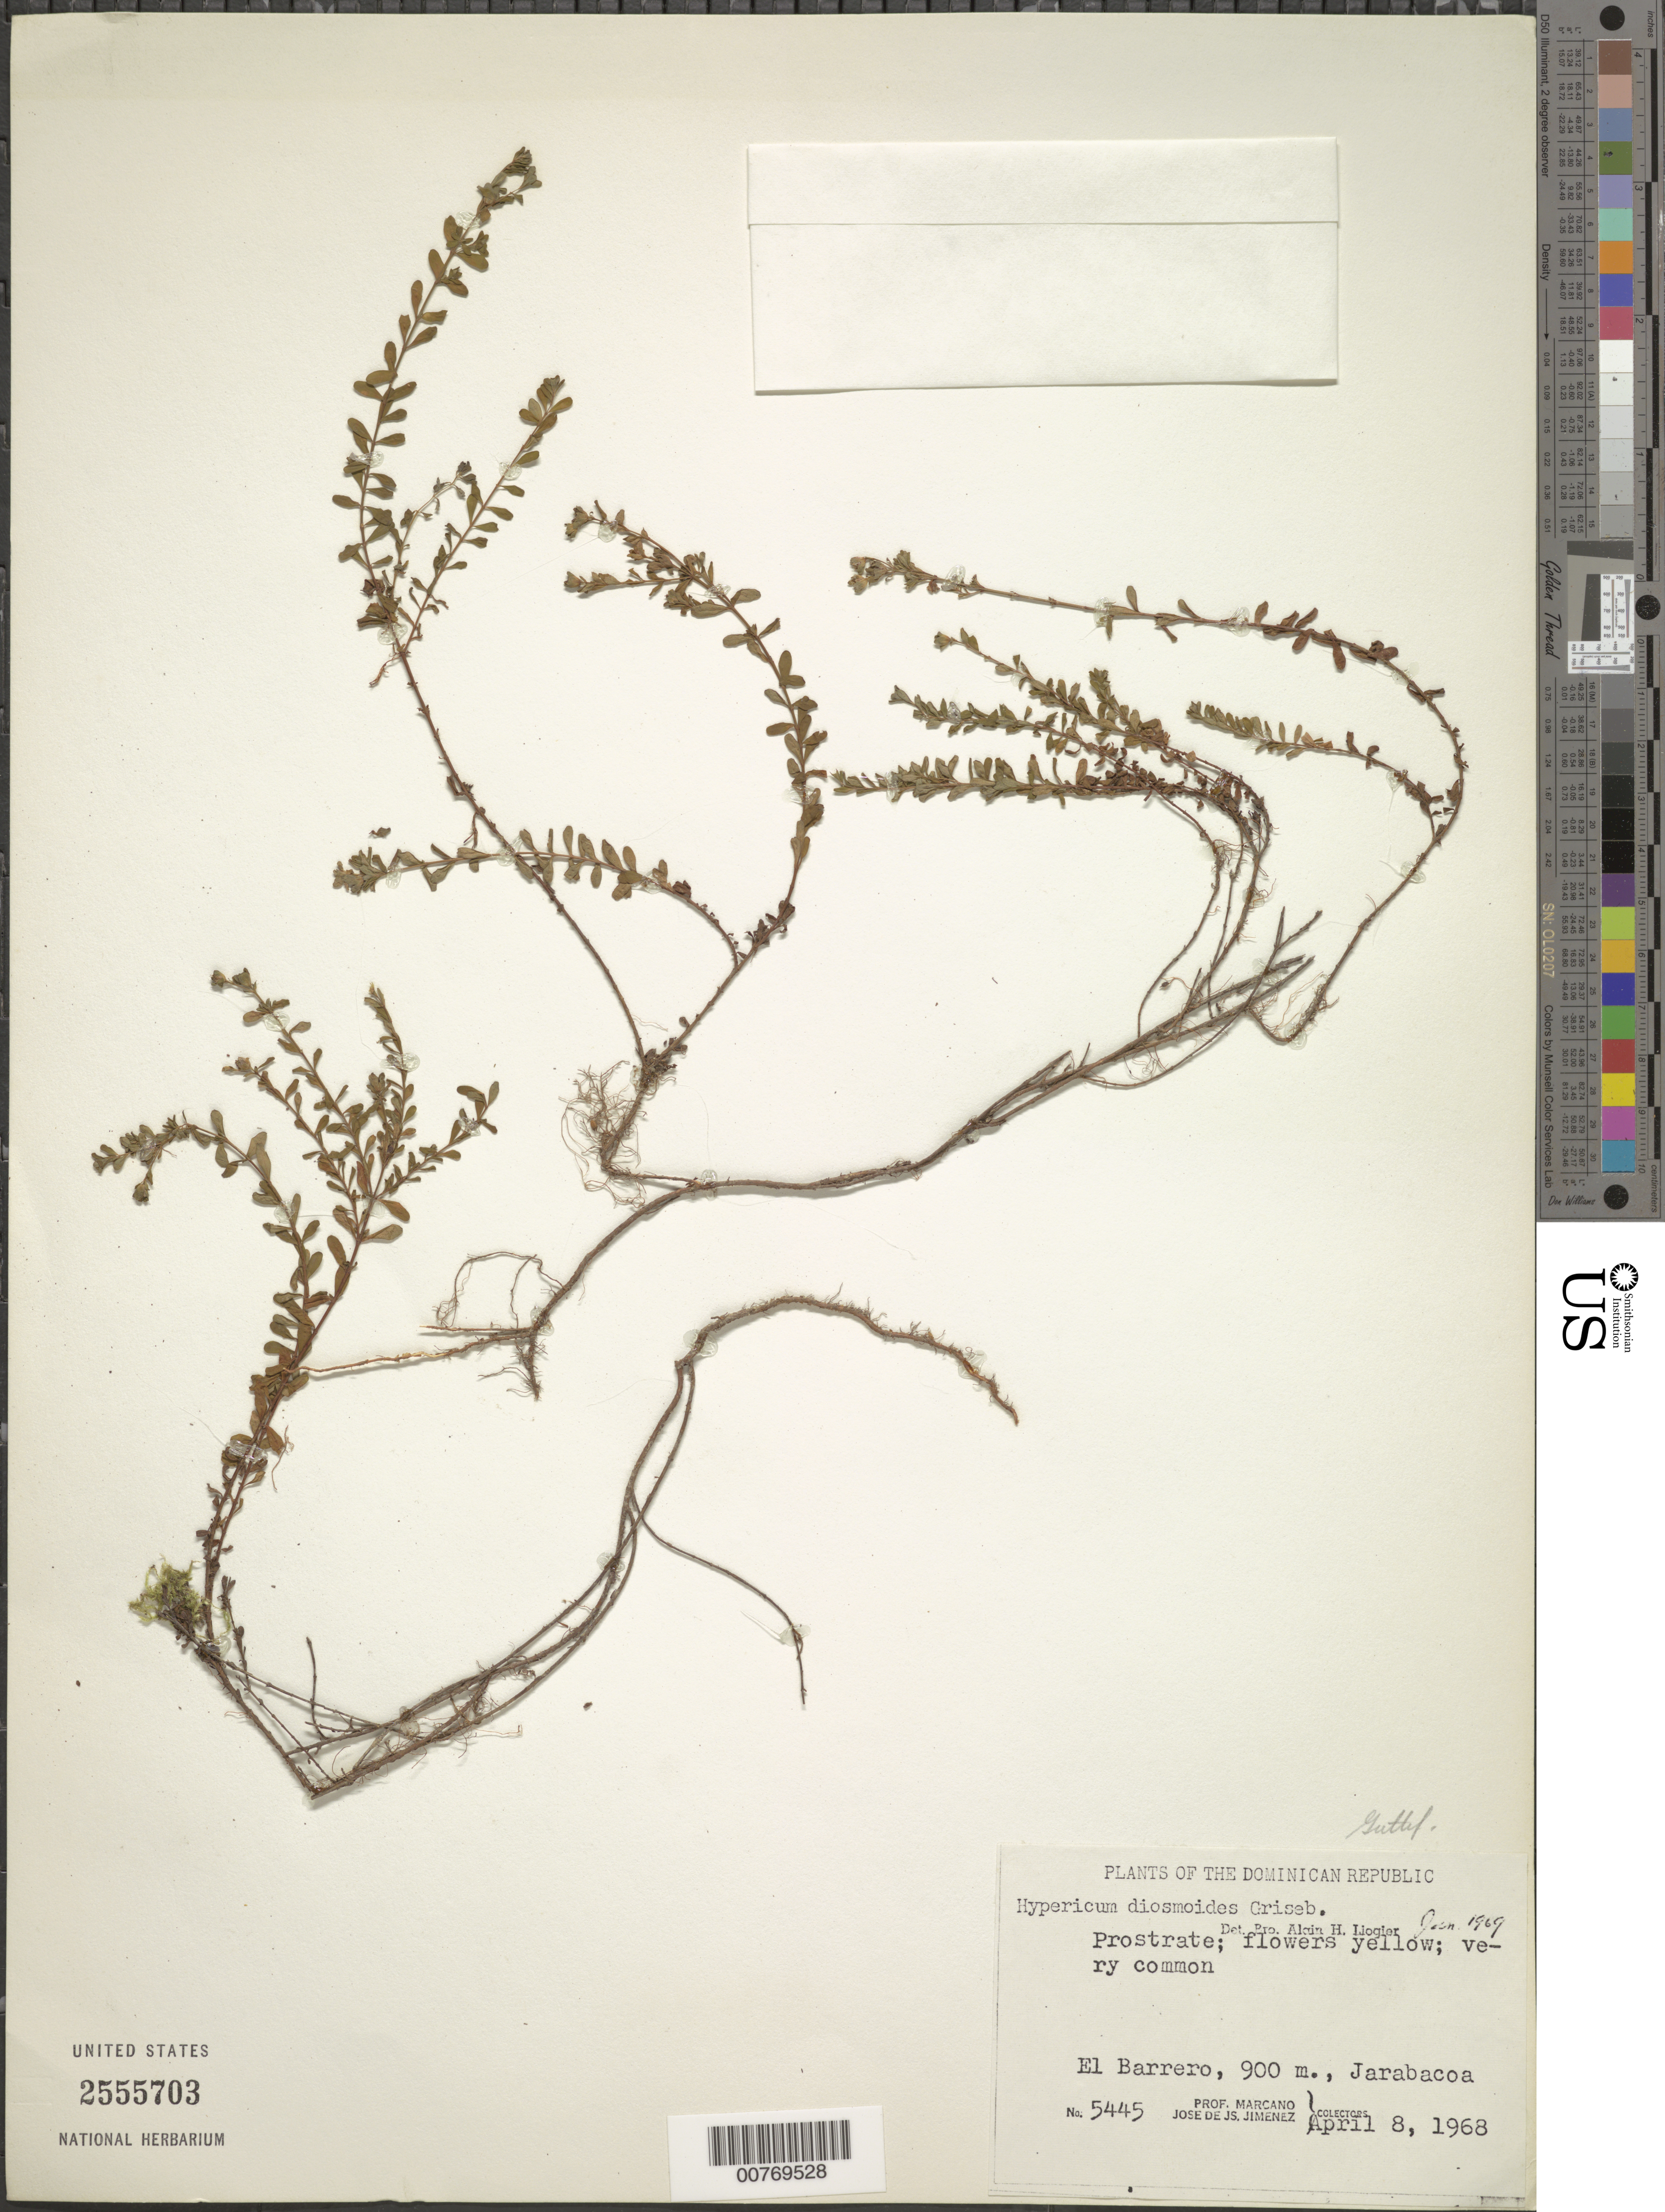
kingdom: Plantae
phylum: Tracheophyta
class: Magnoliopsida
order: Malpighiales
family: Hypericaceae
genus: Hypericum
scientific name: Hypericum diosmoides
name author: Griseb.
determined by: Liogier, Alain H.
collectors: E. J. Marcano F. & J. J. Jiménez Almonte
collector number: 5445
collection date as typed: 08 Apr 1968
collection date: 1968-04-08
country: Dominican Republic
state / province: La Vega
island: Hispaniola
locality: El Barrero, Jarabacoa.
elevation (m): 900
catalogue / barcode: US 2555703